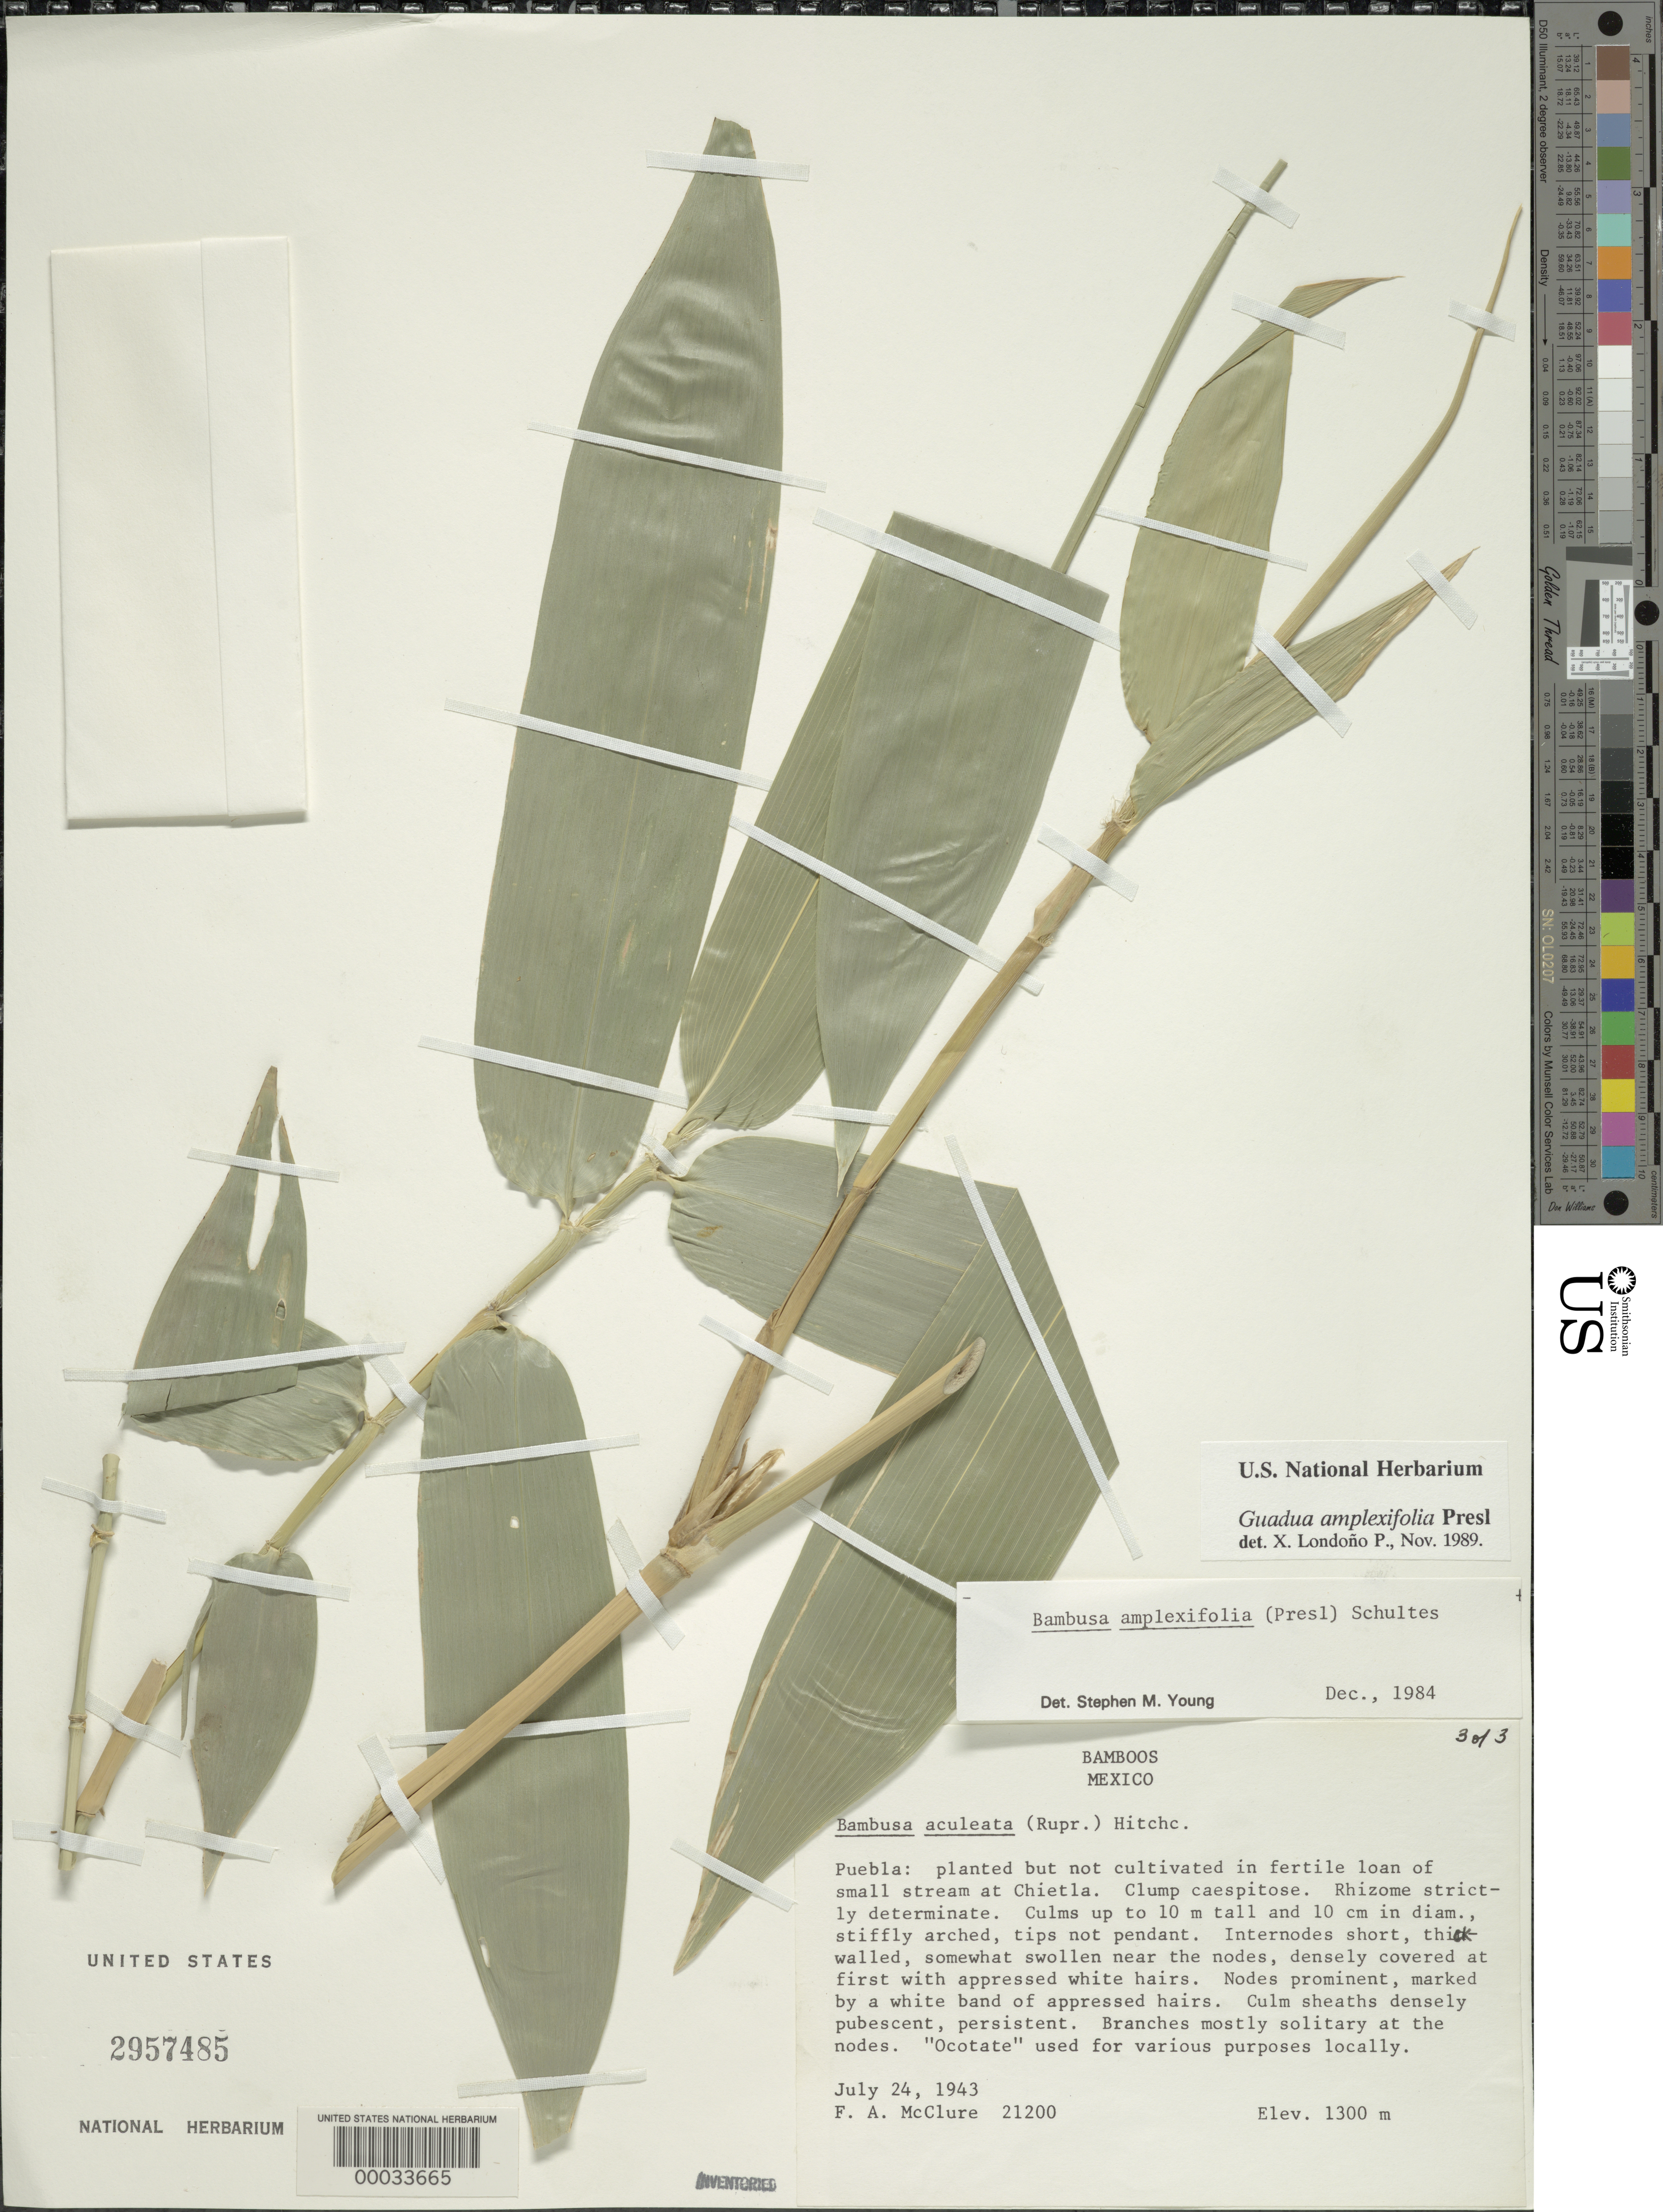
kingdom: Plantae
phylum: Tracheophyta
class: Liliopsida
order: Poales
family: Poaceae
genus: Guadua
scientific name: Guadua amplexifolia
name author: J. Presl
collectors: F. A. McClure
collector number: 21200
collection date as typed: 24 Jul 1943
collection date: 1943-07-24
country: Mexico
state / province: Puebla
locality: Chietla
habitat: Fertile loam of small stream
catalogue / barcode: US 2957485